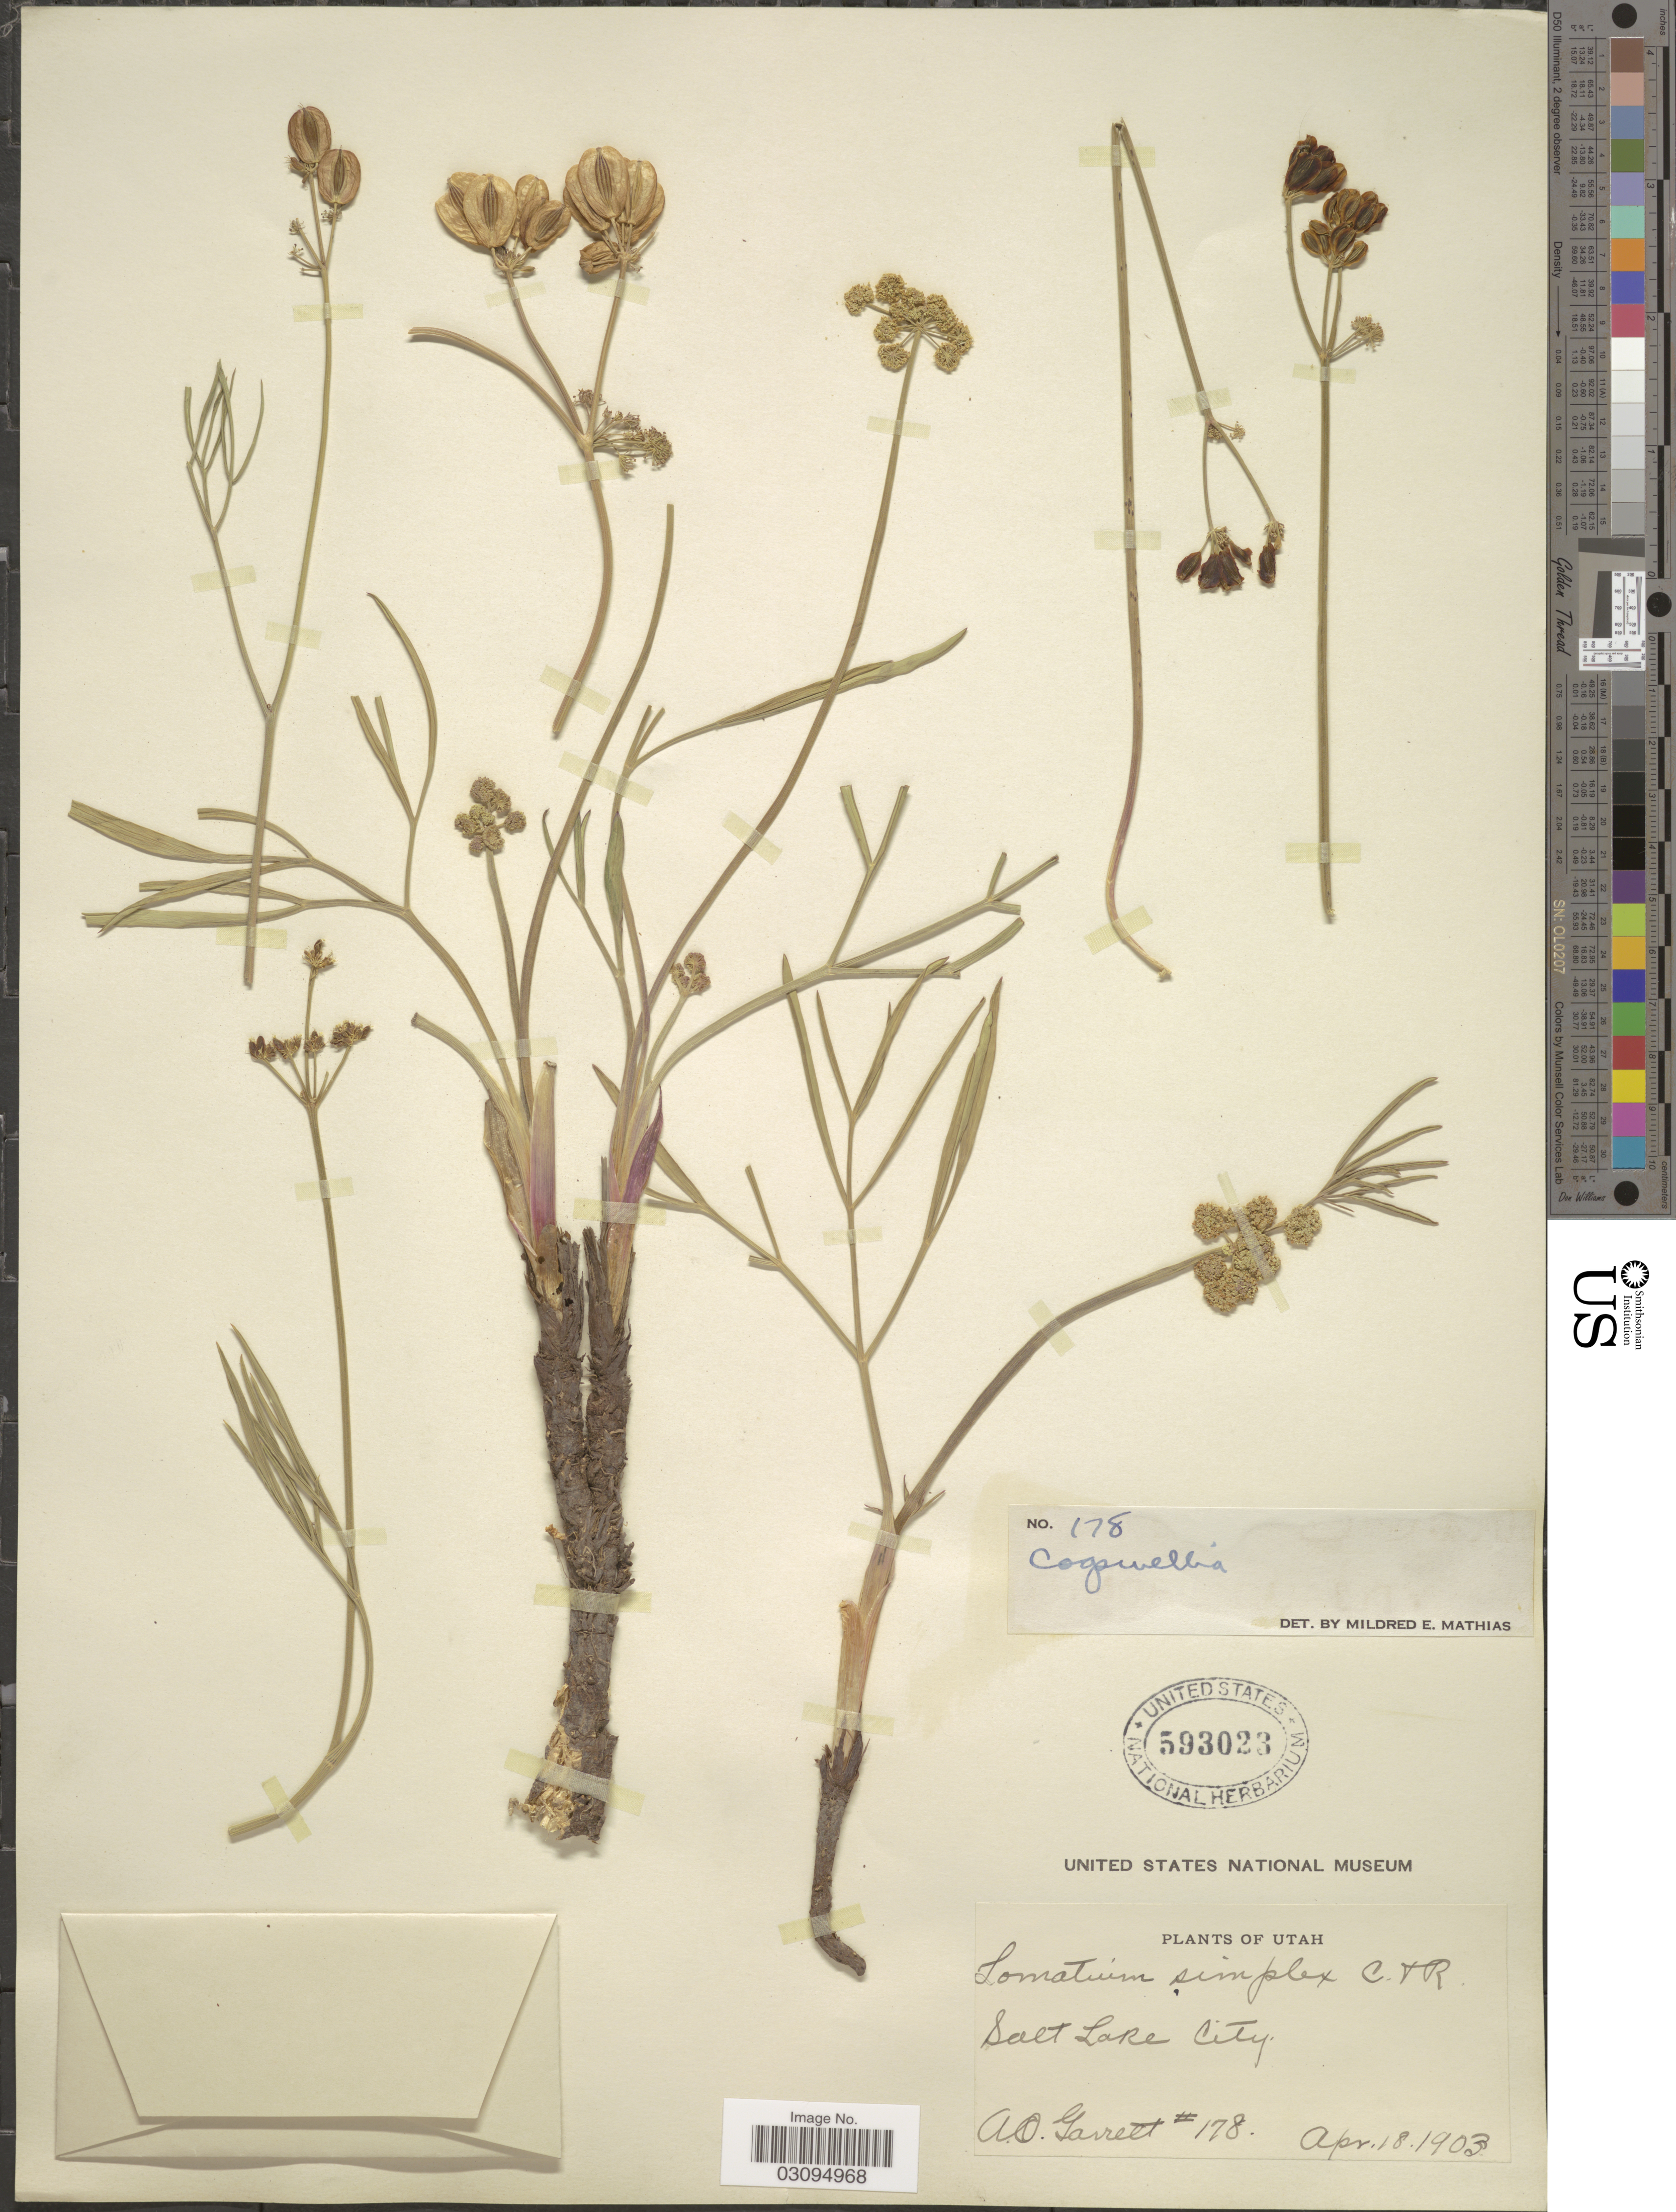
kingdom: Plantae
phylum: Tracheophyta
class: Magnoliopsida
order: Apiales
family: Apiaceae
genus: Lomatium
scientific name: Lomatium simplex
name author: (Nutt. ex S. Watson) J.F. Macbr.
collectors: A. O. Garrett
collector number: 178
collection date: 1903-04-18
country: United States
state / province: Utah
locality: Salt Lake City.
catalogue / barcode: US 593023